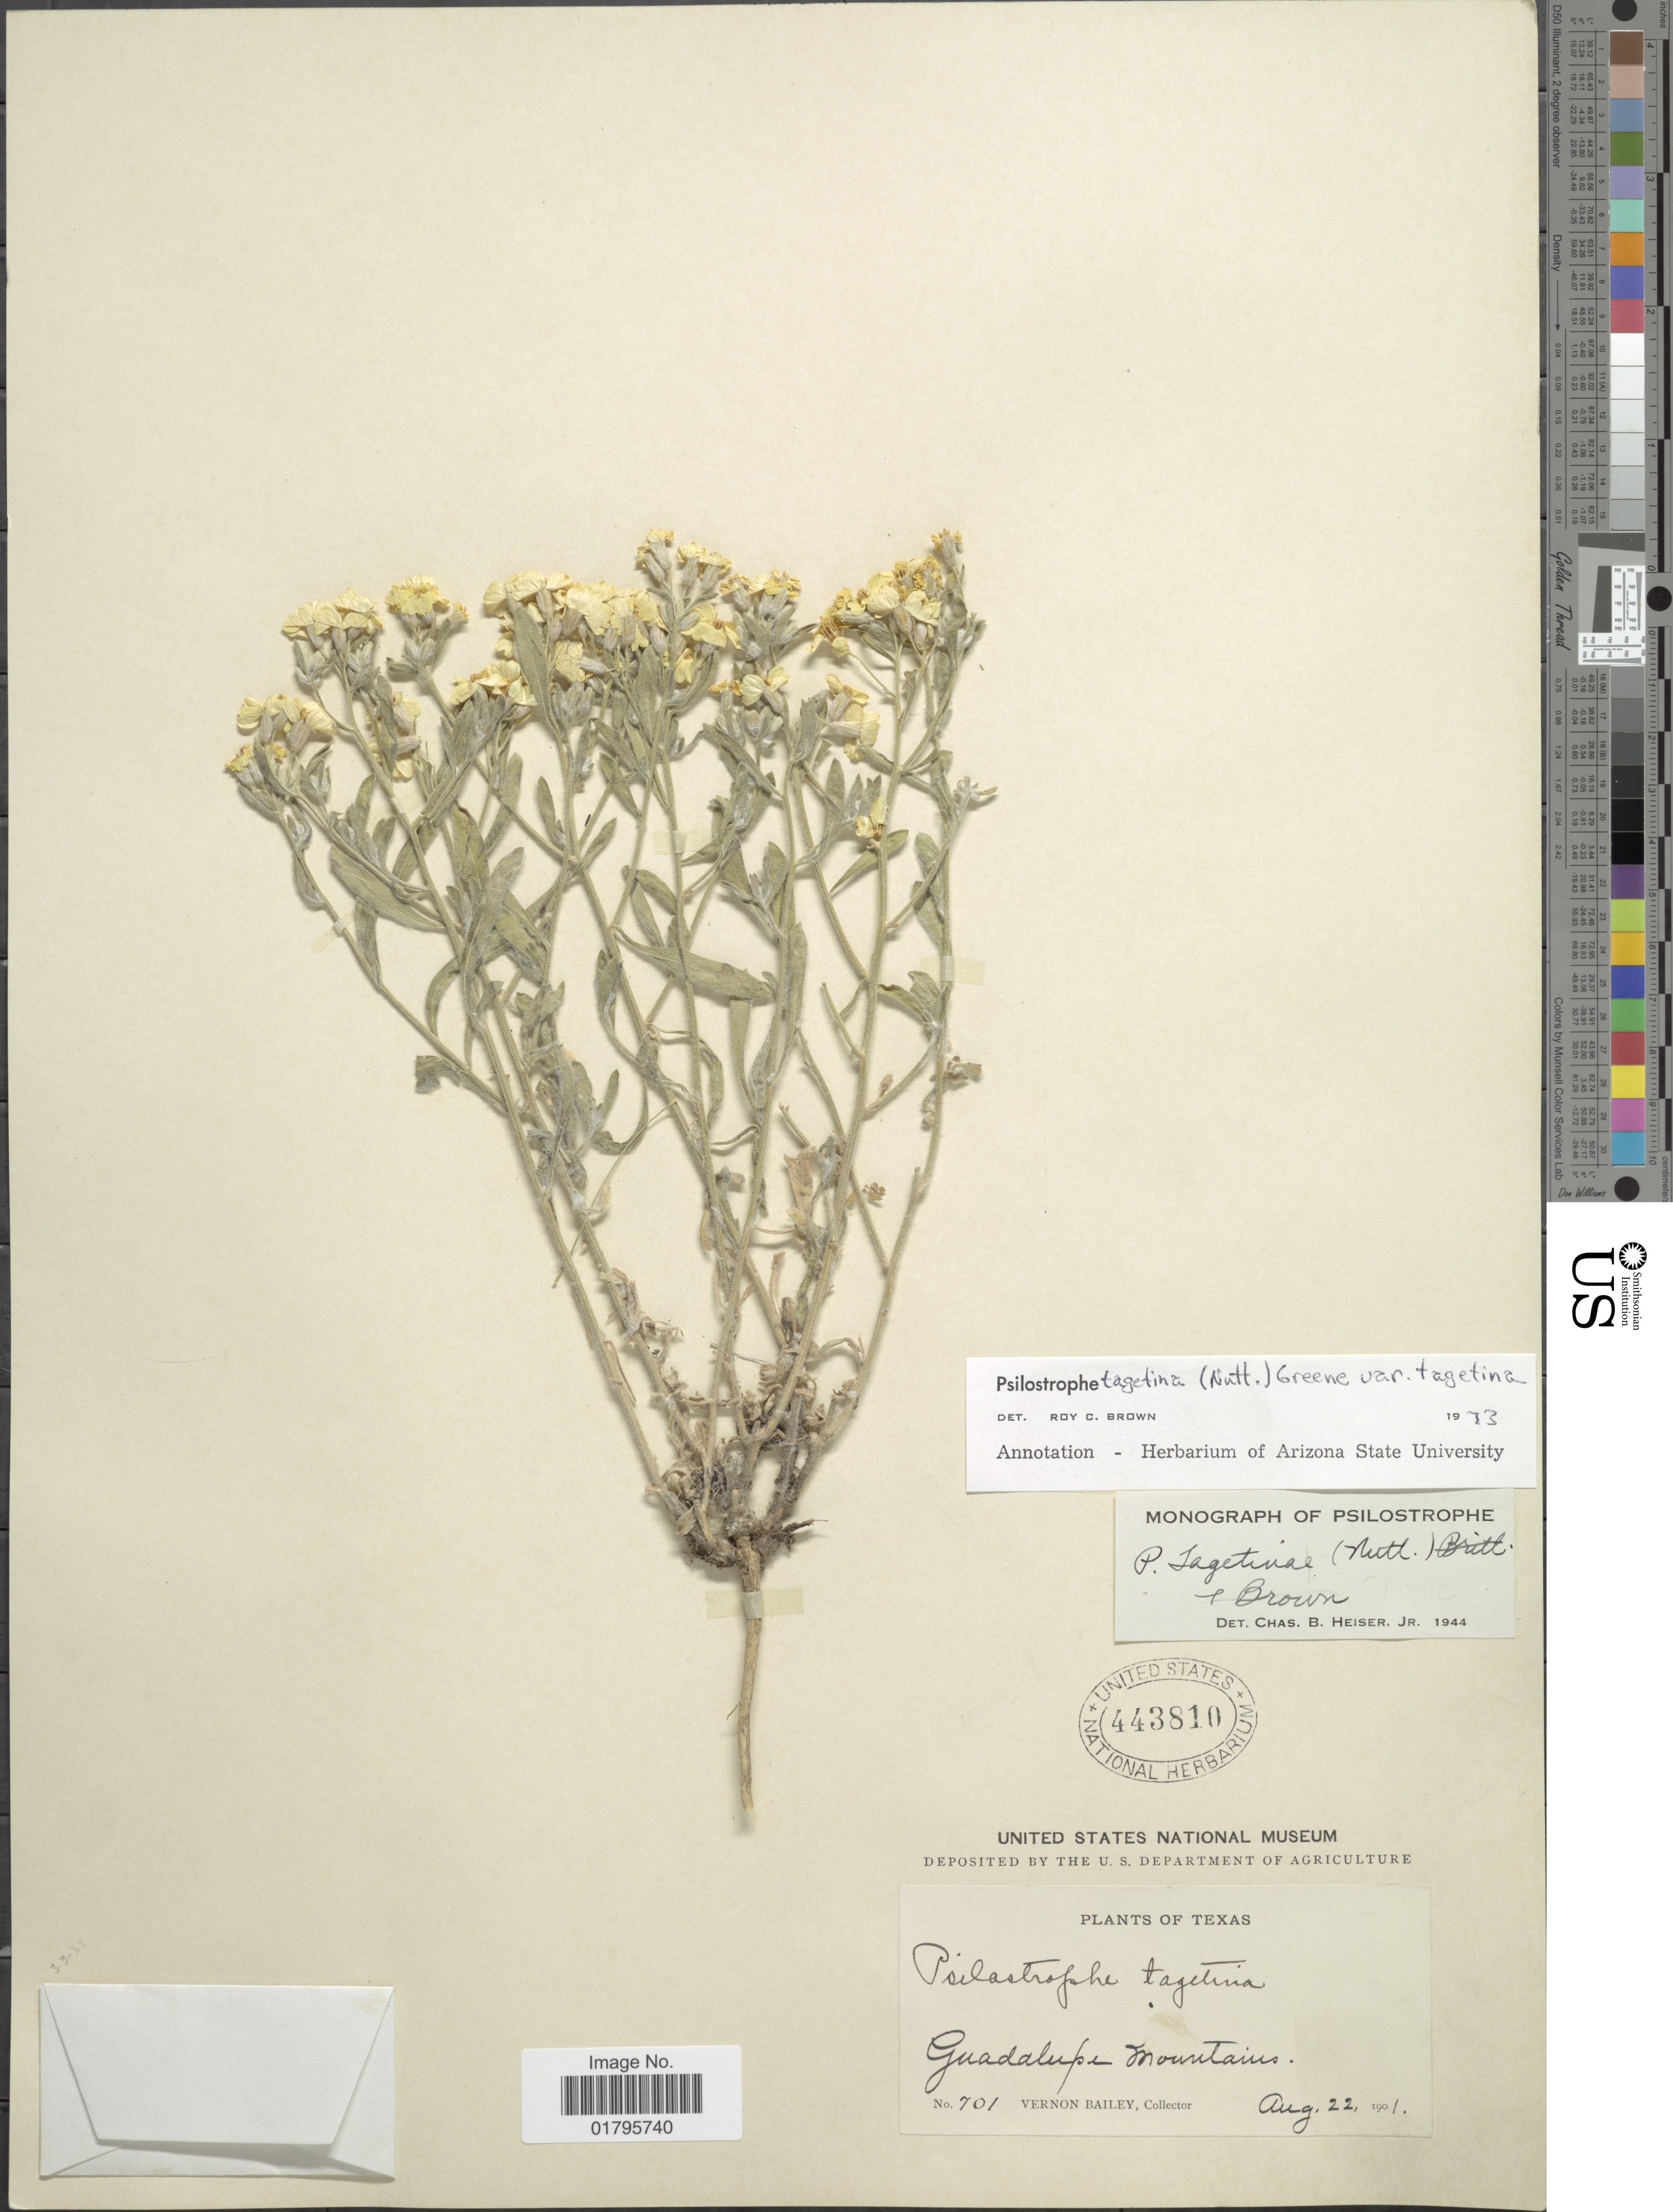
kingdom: Plantae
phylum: Tracheophyta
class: Magnoliopsida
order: Asterales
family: Asteraceae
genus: Psilostrophe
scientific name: Psilostrophe tagetina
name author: (Nutt.) Greene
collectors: V. O. Bailey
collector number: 701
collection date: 1901-08-22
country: United States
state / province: Texas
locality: Guadalupe Mountains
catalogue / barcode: US 443810